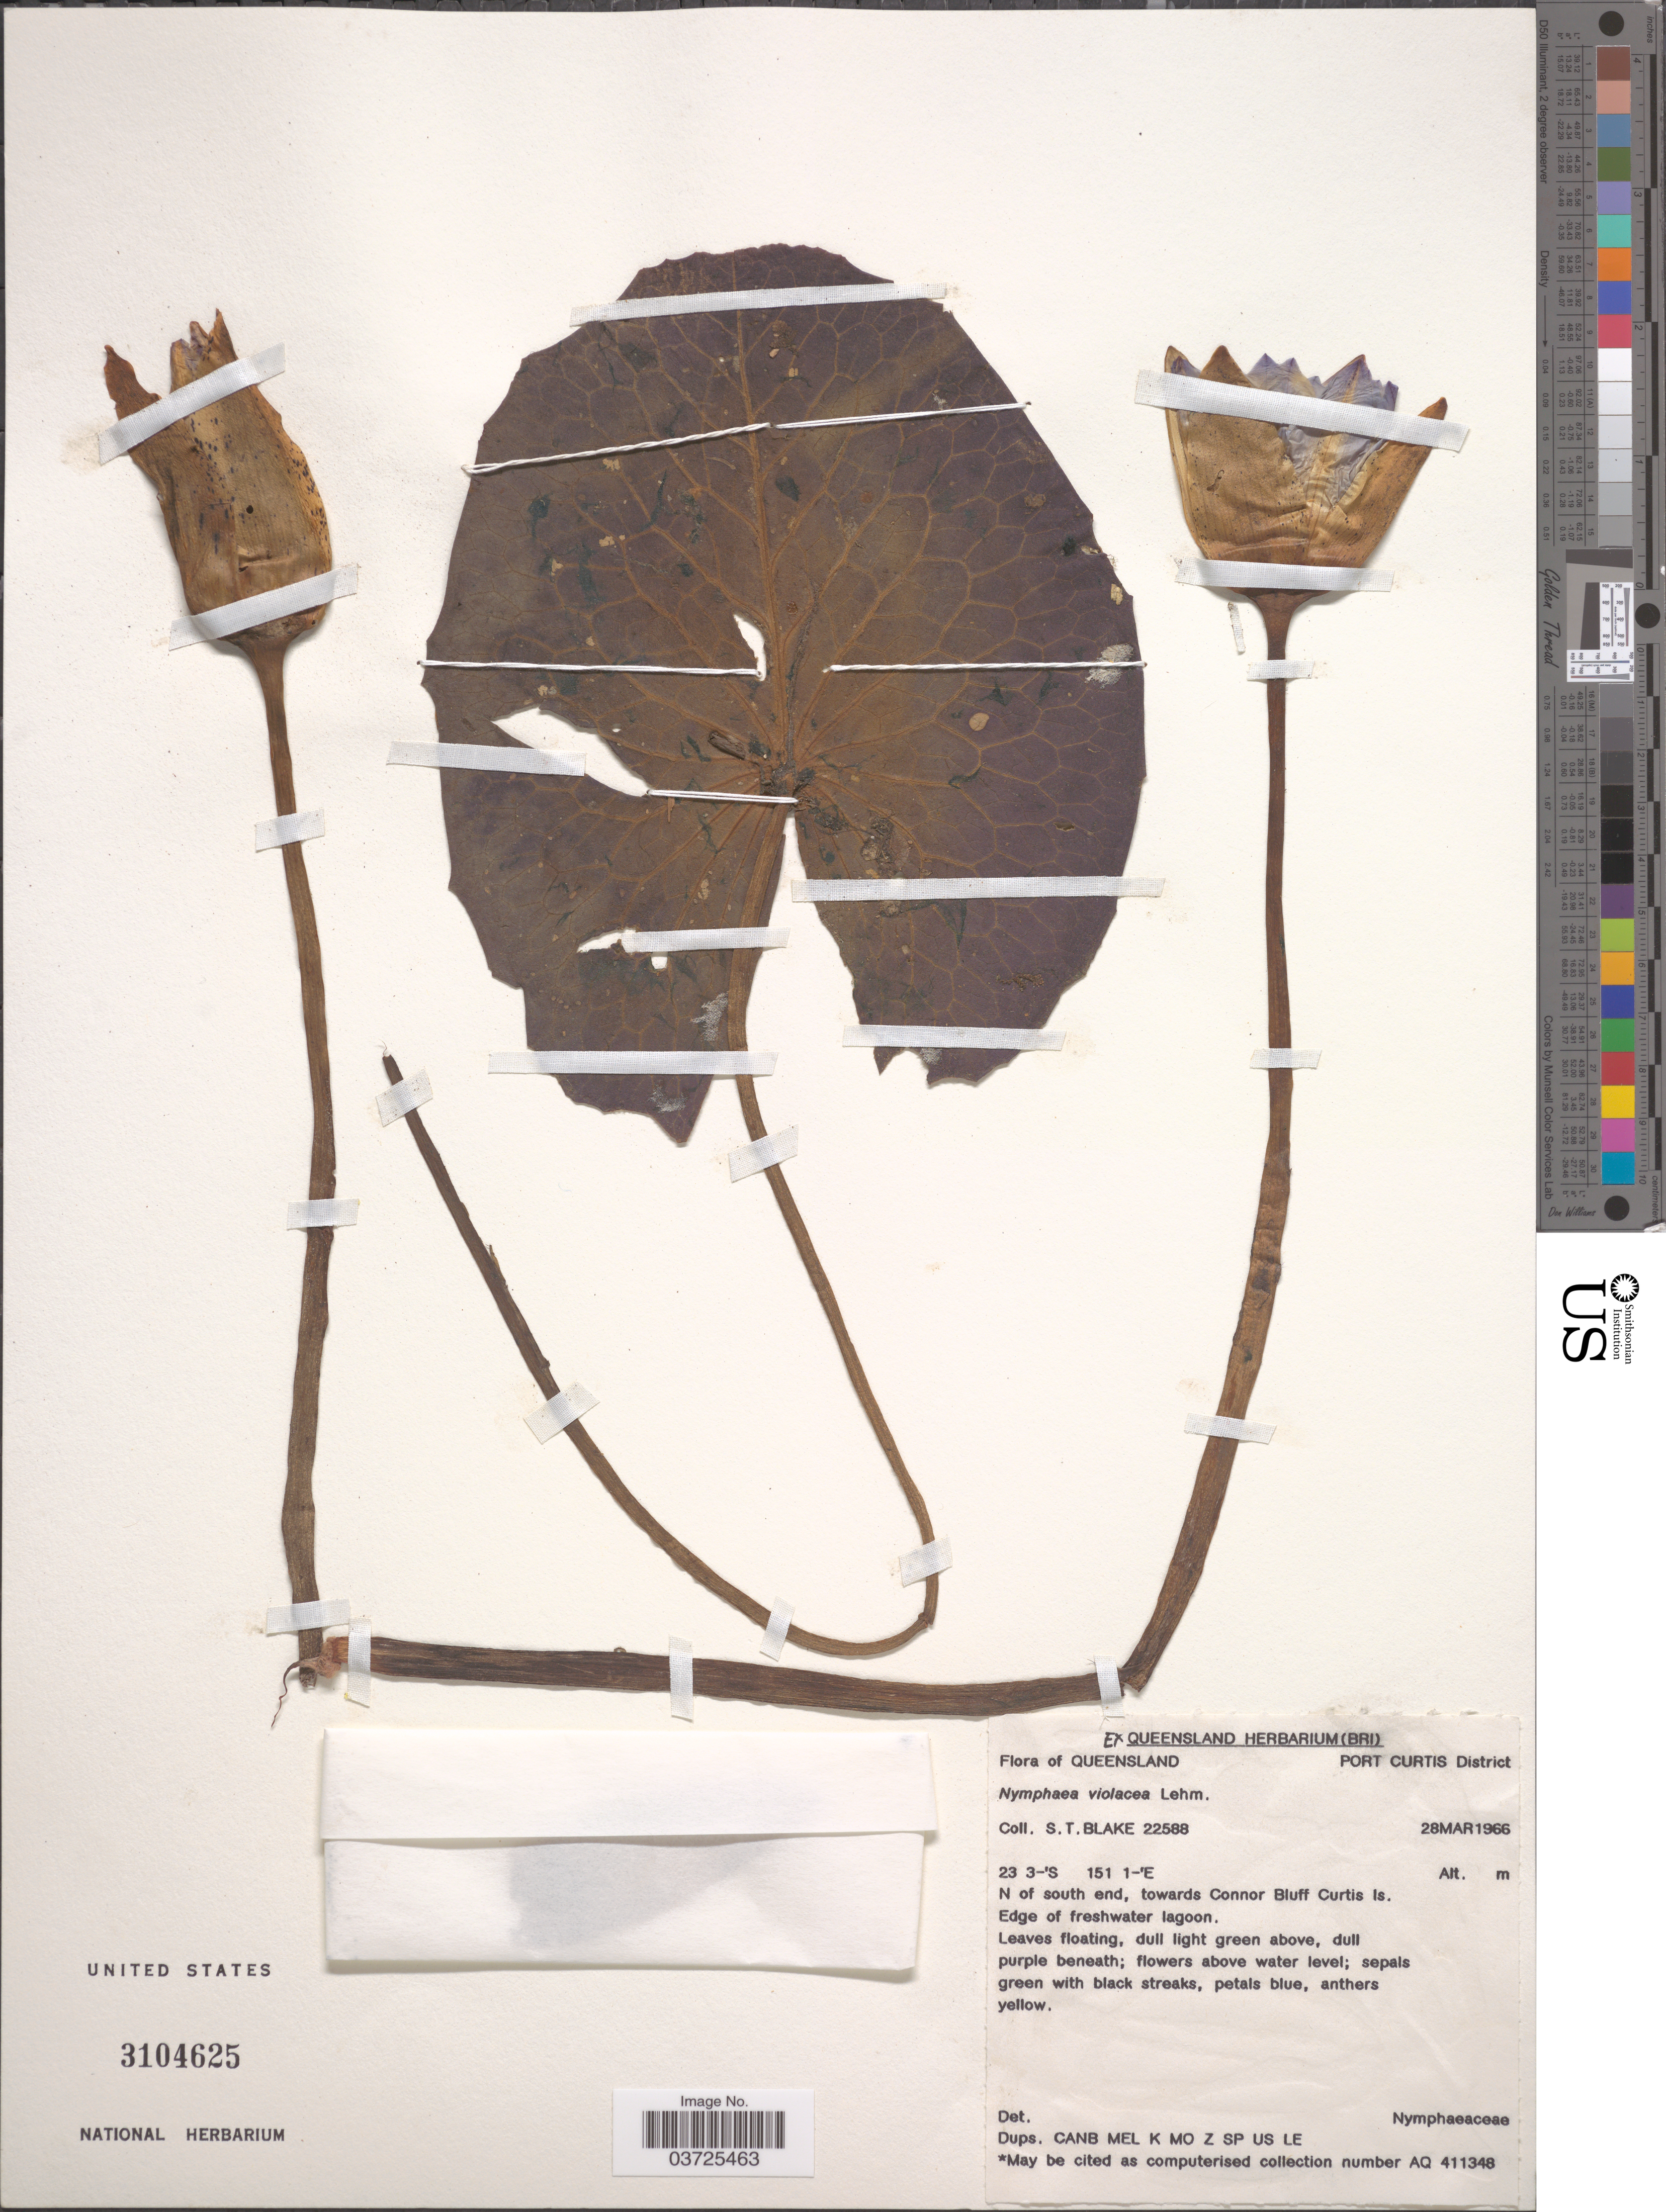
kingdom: Plantae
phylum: Tracheophyta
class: Magnoliopsida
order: Nymphaeales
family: Nymphaeaceae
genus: Nuphar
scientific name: Nuphar japonica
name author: DC.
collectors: S. T. Blake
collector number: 22588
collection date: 1966-03-28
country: Australia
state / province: Queensland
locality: Port Curtis District. N of south end, towards Connor Bluff Curtis Is. Edge of freshwater lagoon.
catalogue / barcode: US 3104625